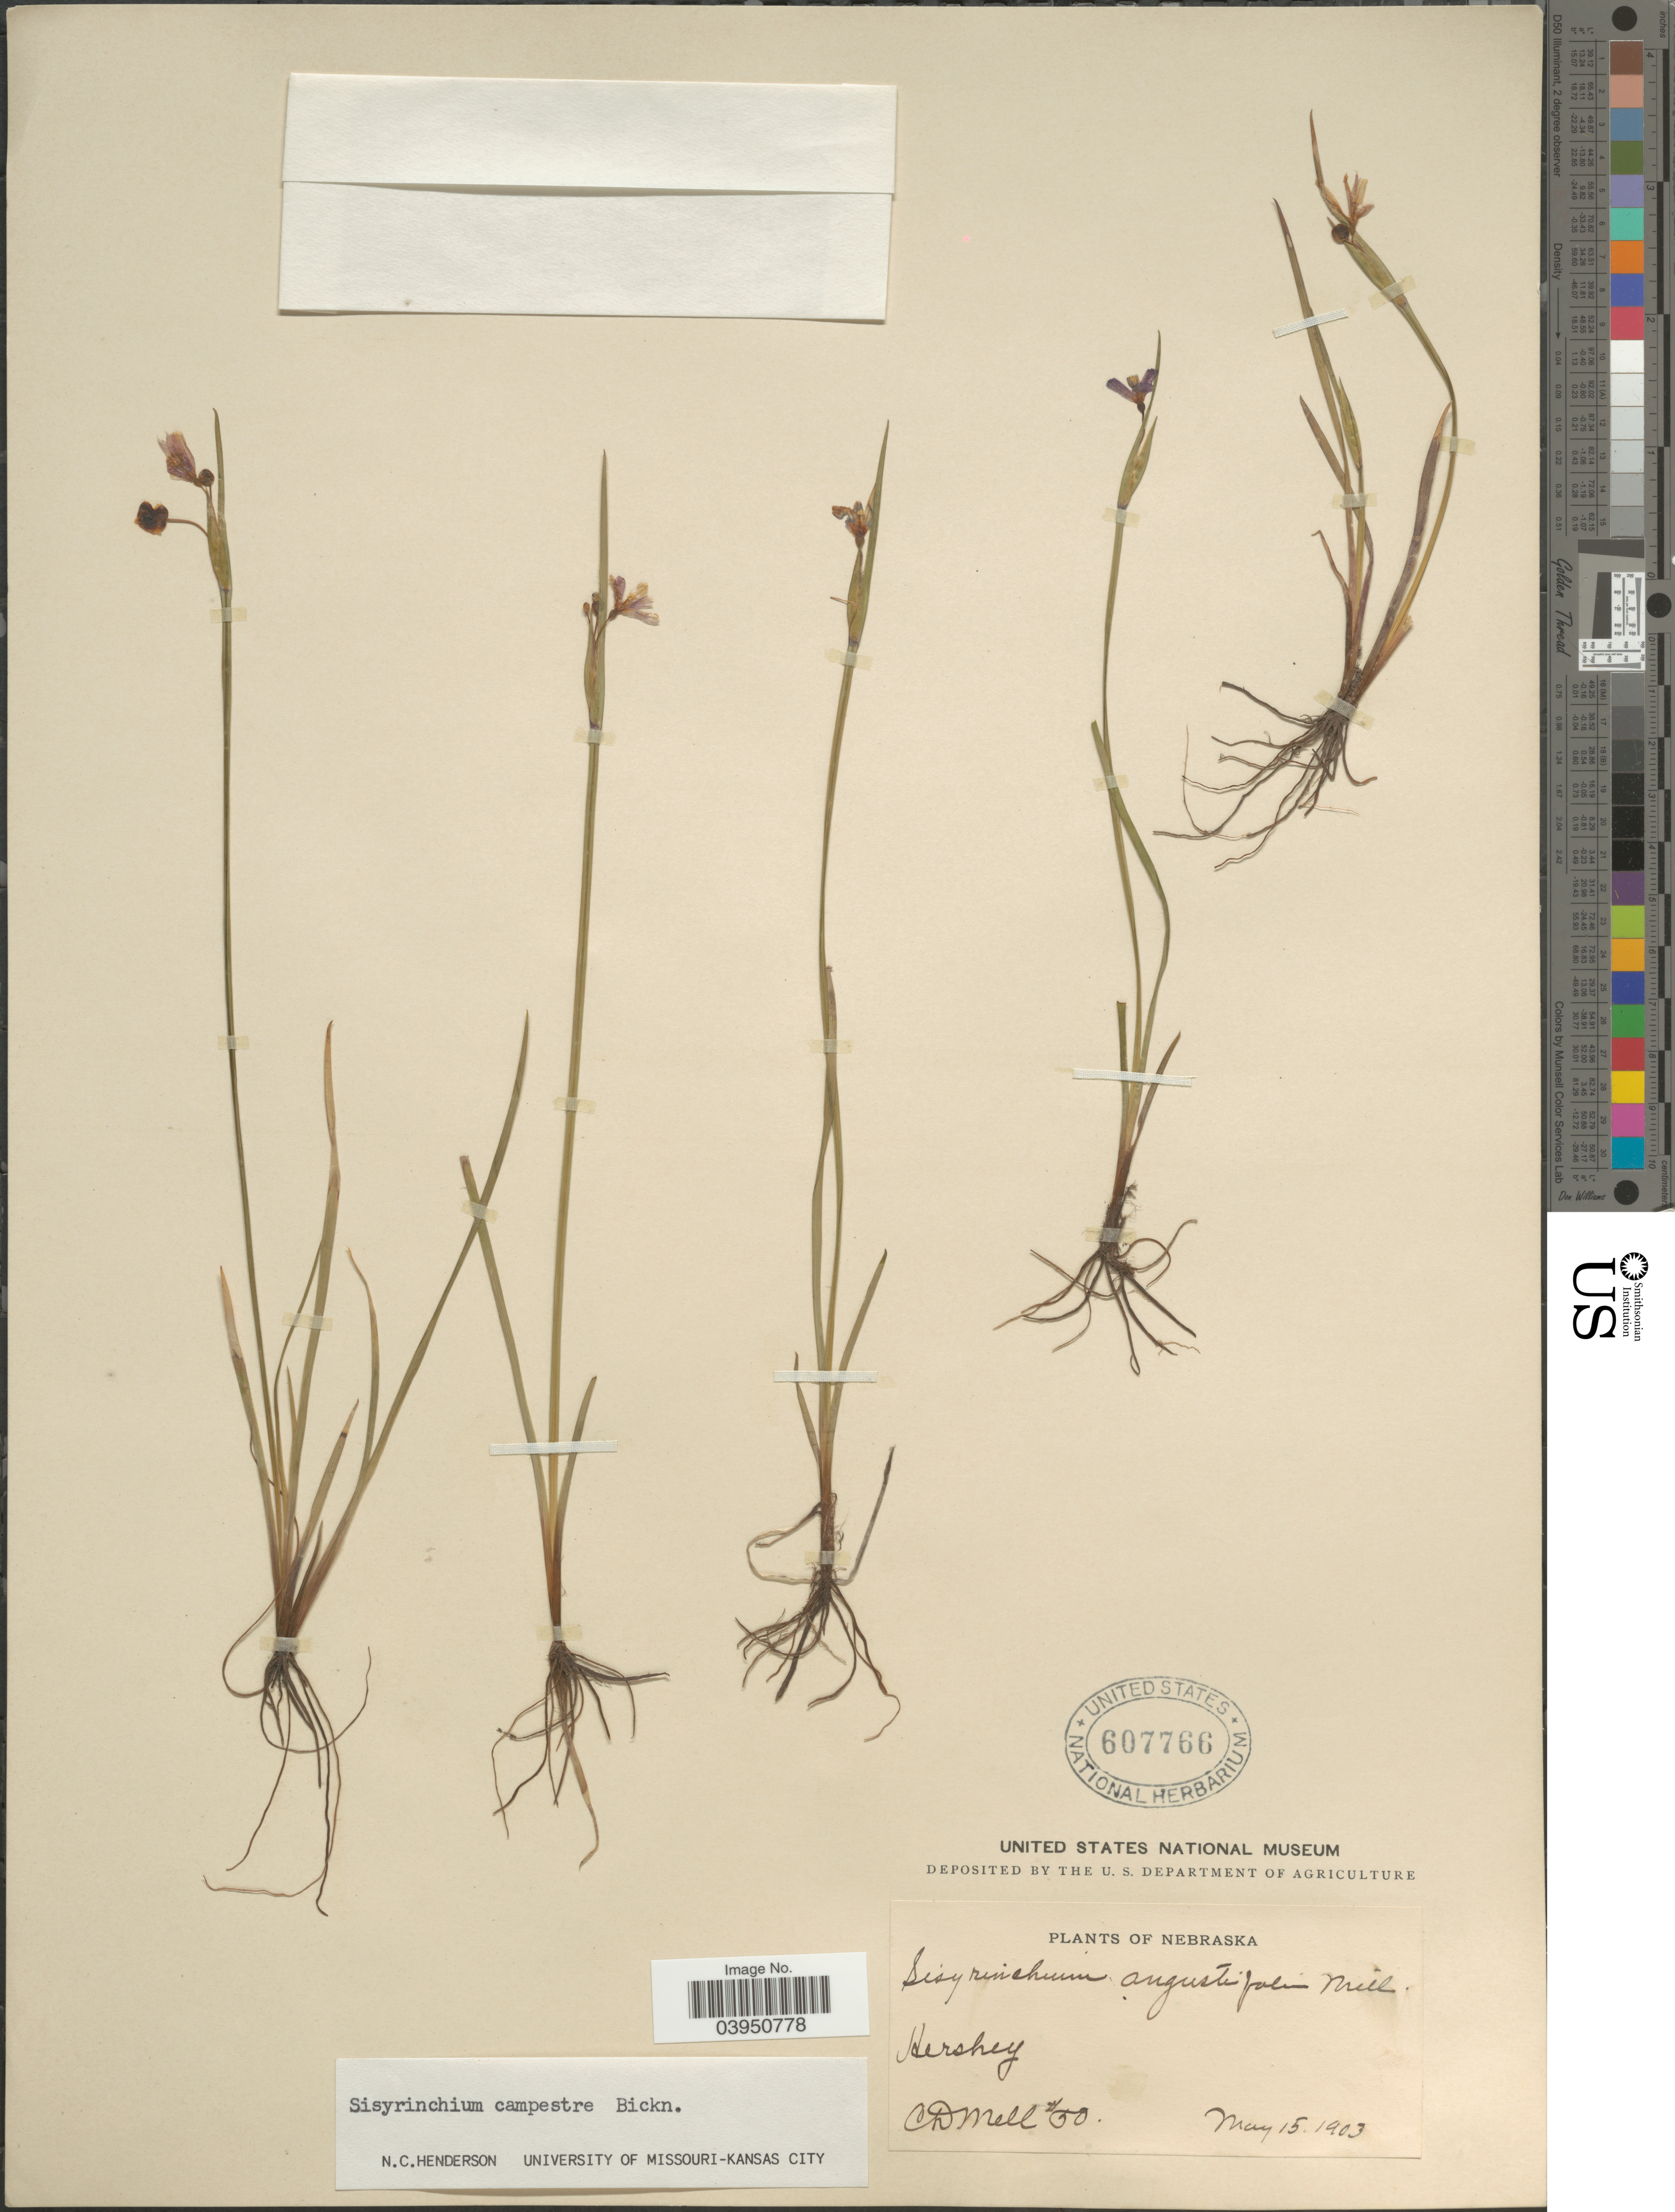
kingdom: Plantae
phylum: Tracheophyta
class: Liliopsida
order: Asparagales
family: Iridaceae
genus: Sisyrinchium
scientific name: Sisyrinchium campestre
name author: E.P. Bicknell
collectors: C. D. Mell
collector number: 50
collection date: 1903-05-15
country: United States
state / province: Nebraska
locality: Hershey.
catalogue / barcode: US 607766